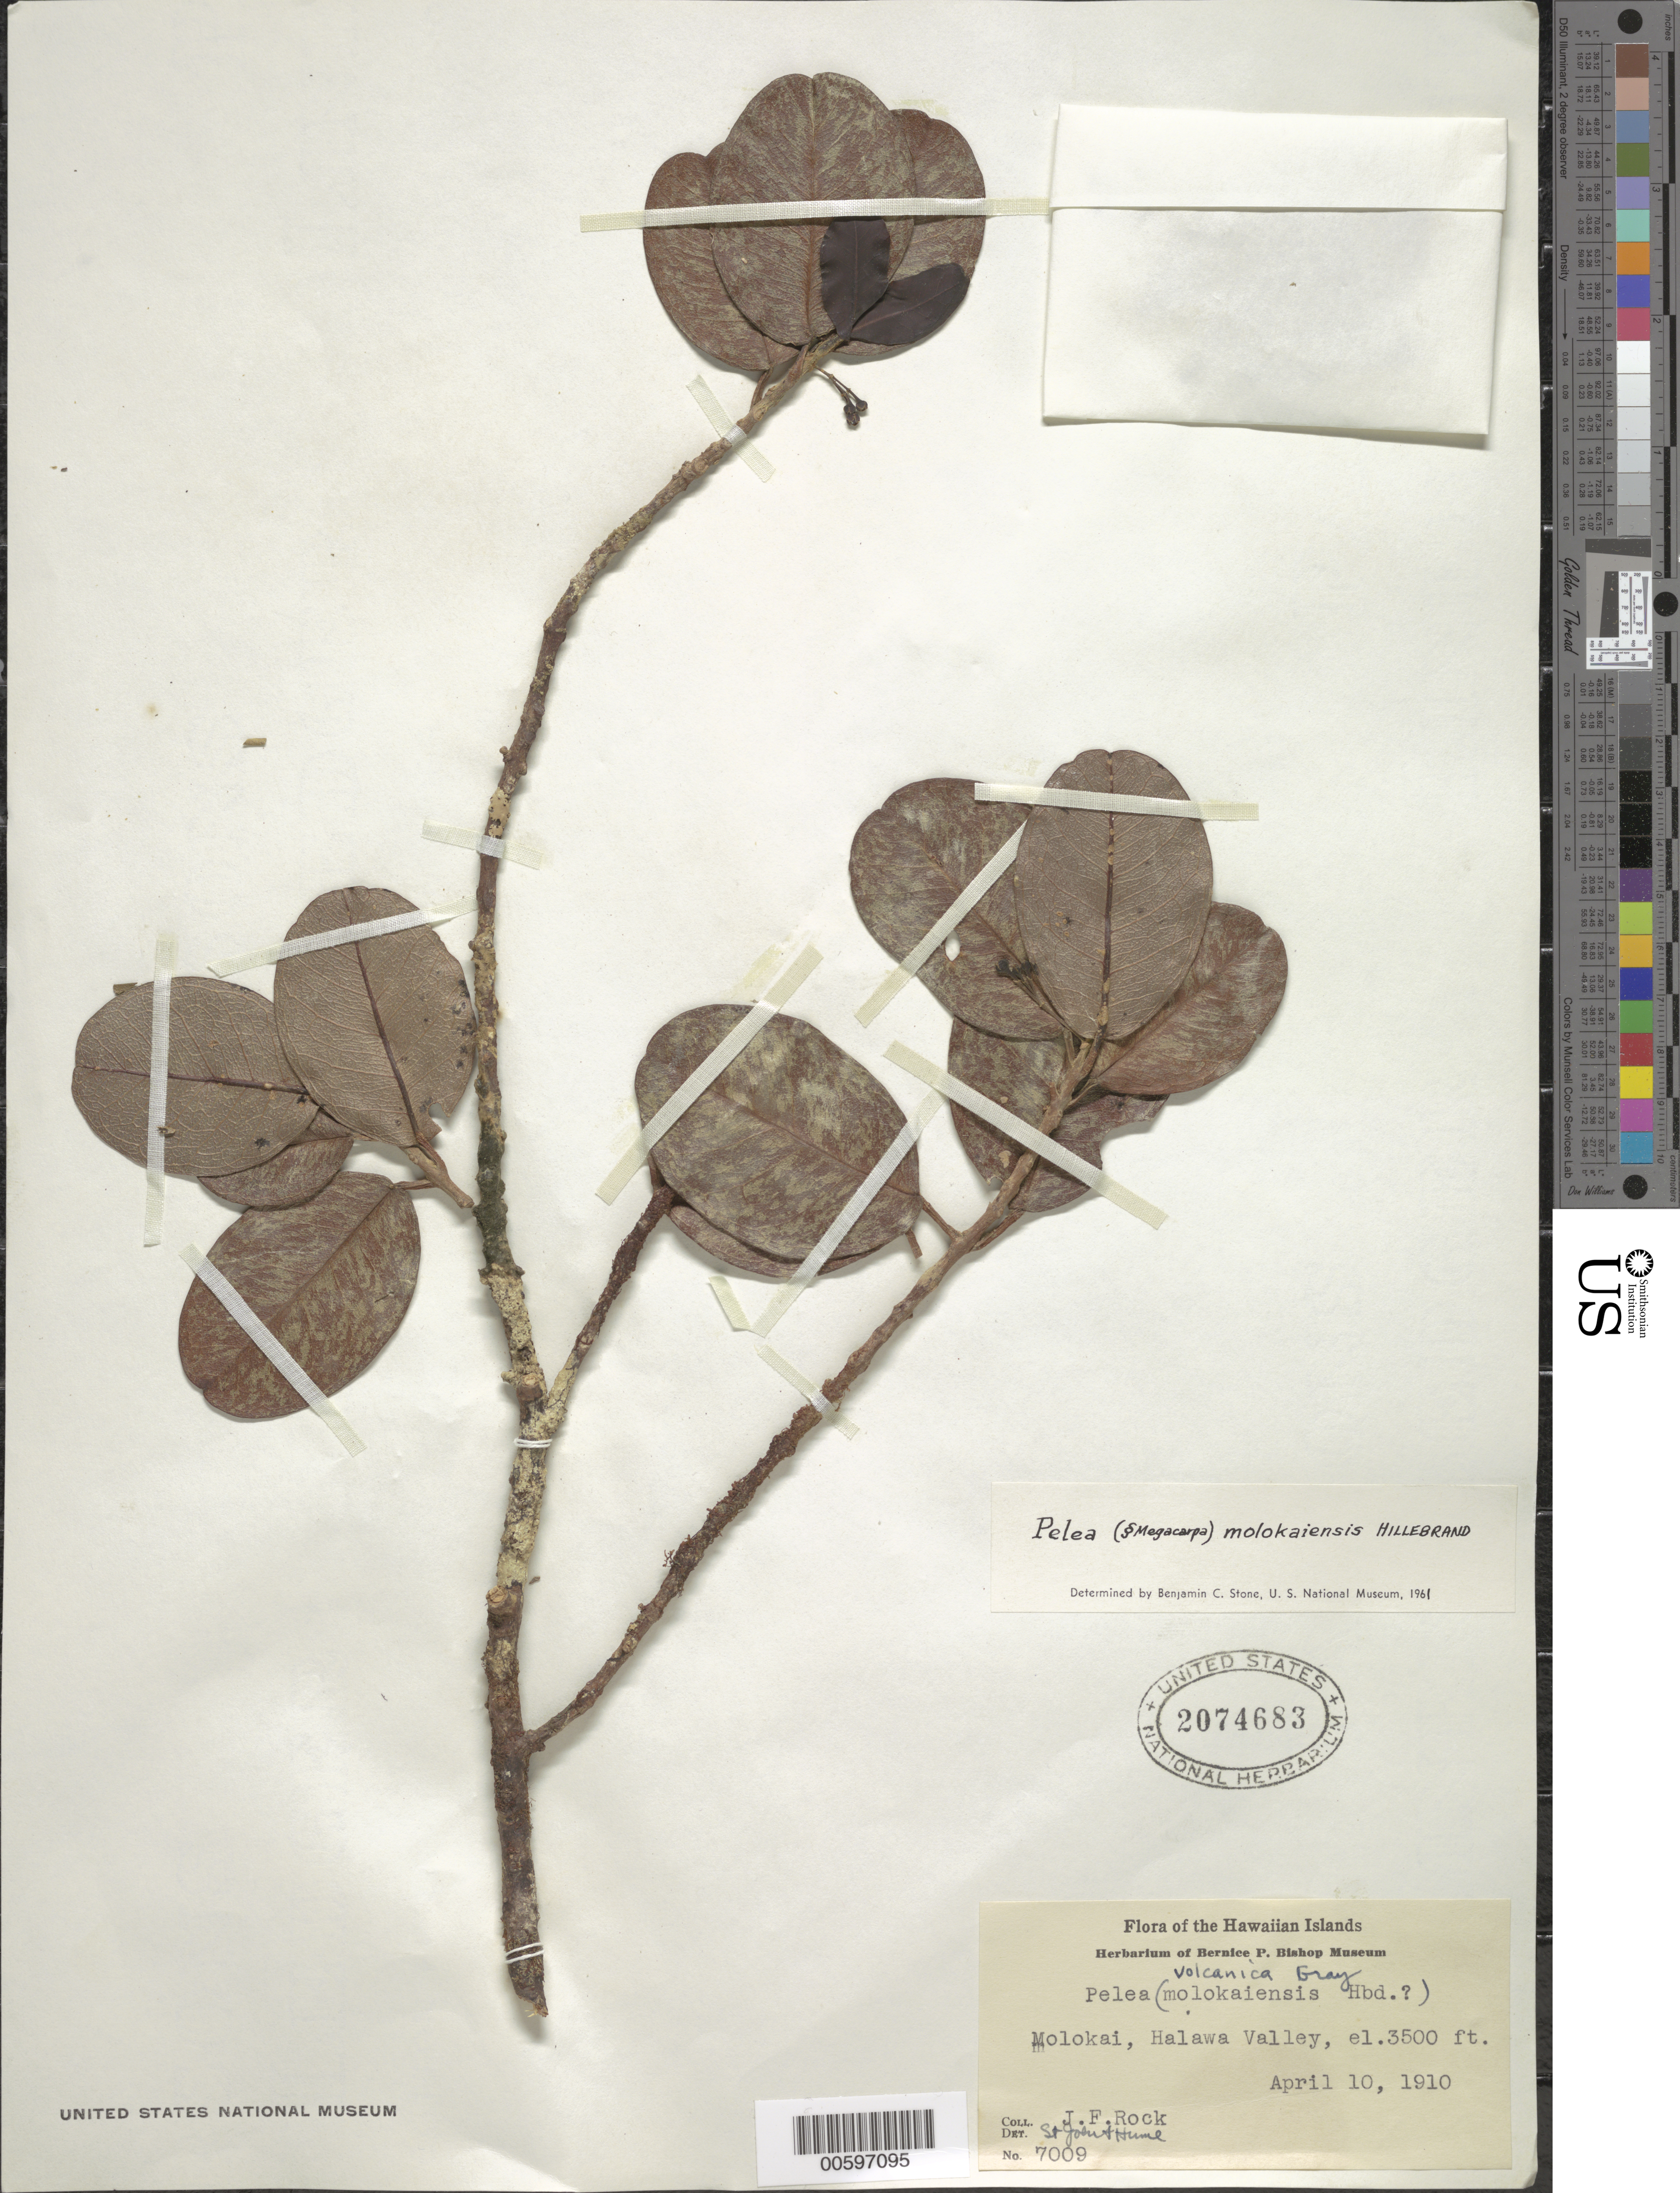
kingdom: Plantae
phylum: Tracheophyta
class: Magnoliopsida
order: Sapindales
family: Rutaceae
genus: Melicope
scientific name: Melicope molokaiensis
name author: (Hillebr.) T.G. Hartley & B.C. Stone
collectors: J. F. Rock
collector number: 7009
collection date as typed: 10 Apr 1910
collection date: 1910-04-10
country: United States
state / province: Hawaii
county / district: Maui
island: Moloka'i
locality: Halawa Valley.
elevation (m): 1067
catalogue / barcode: US 2074683